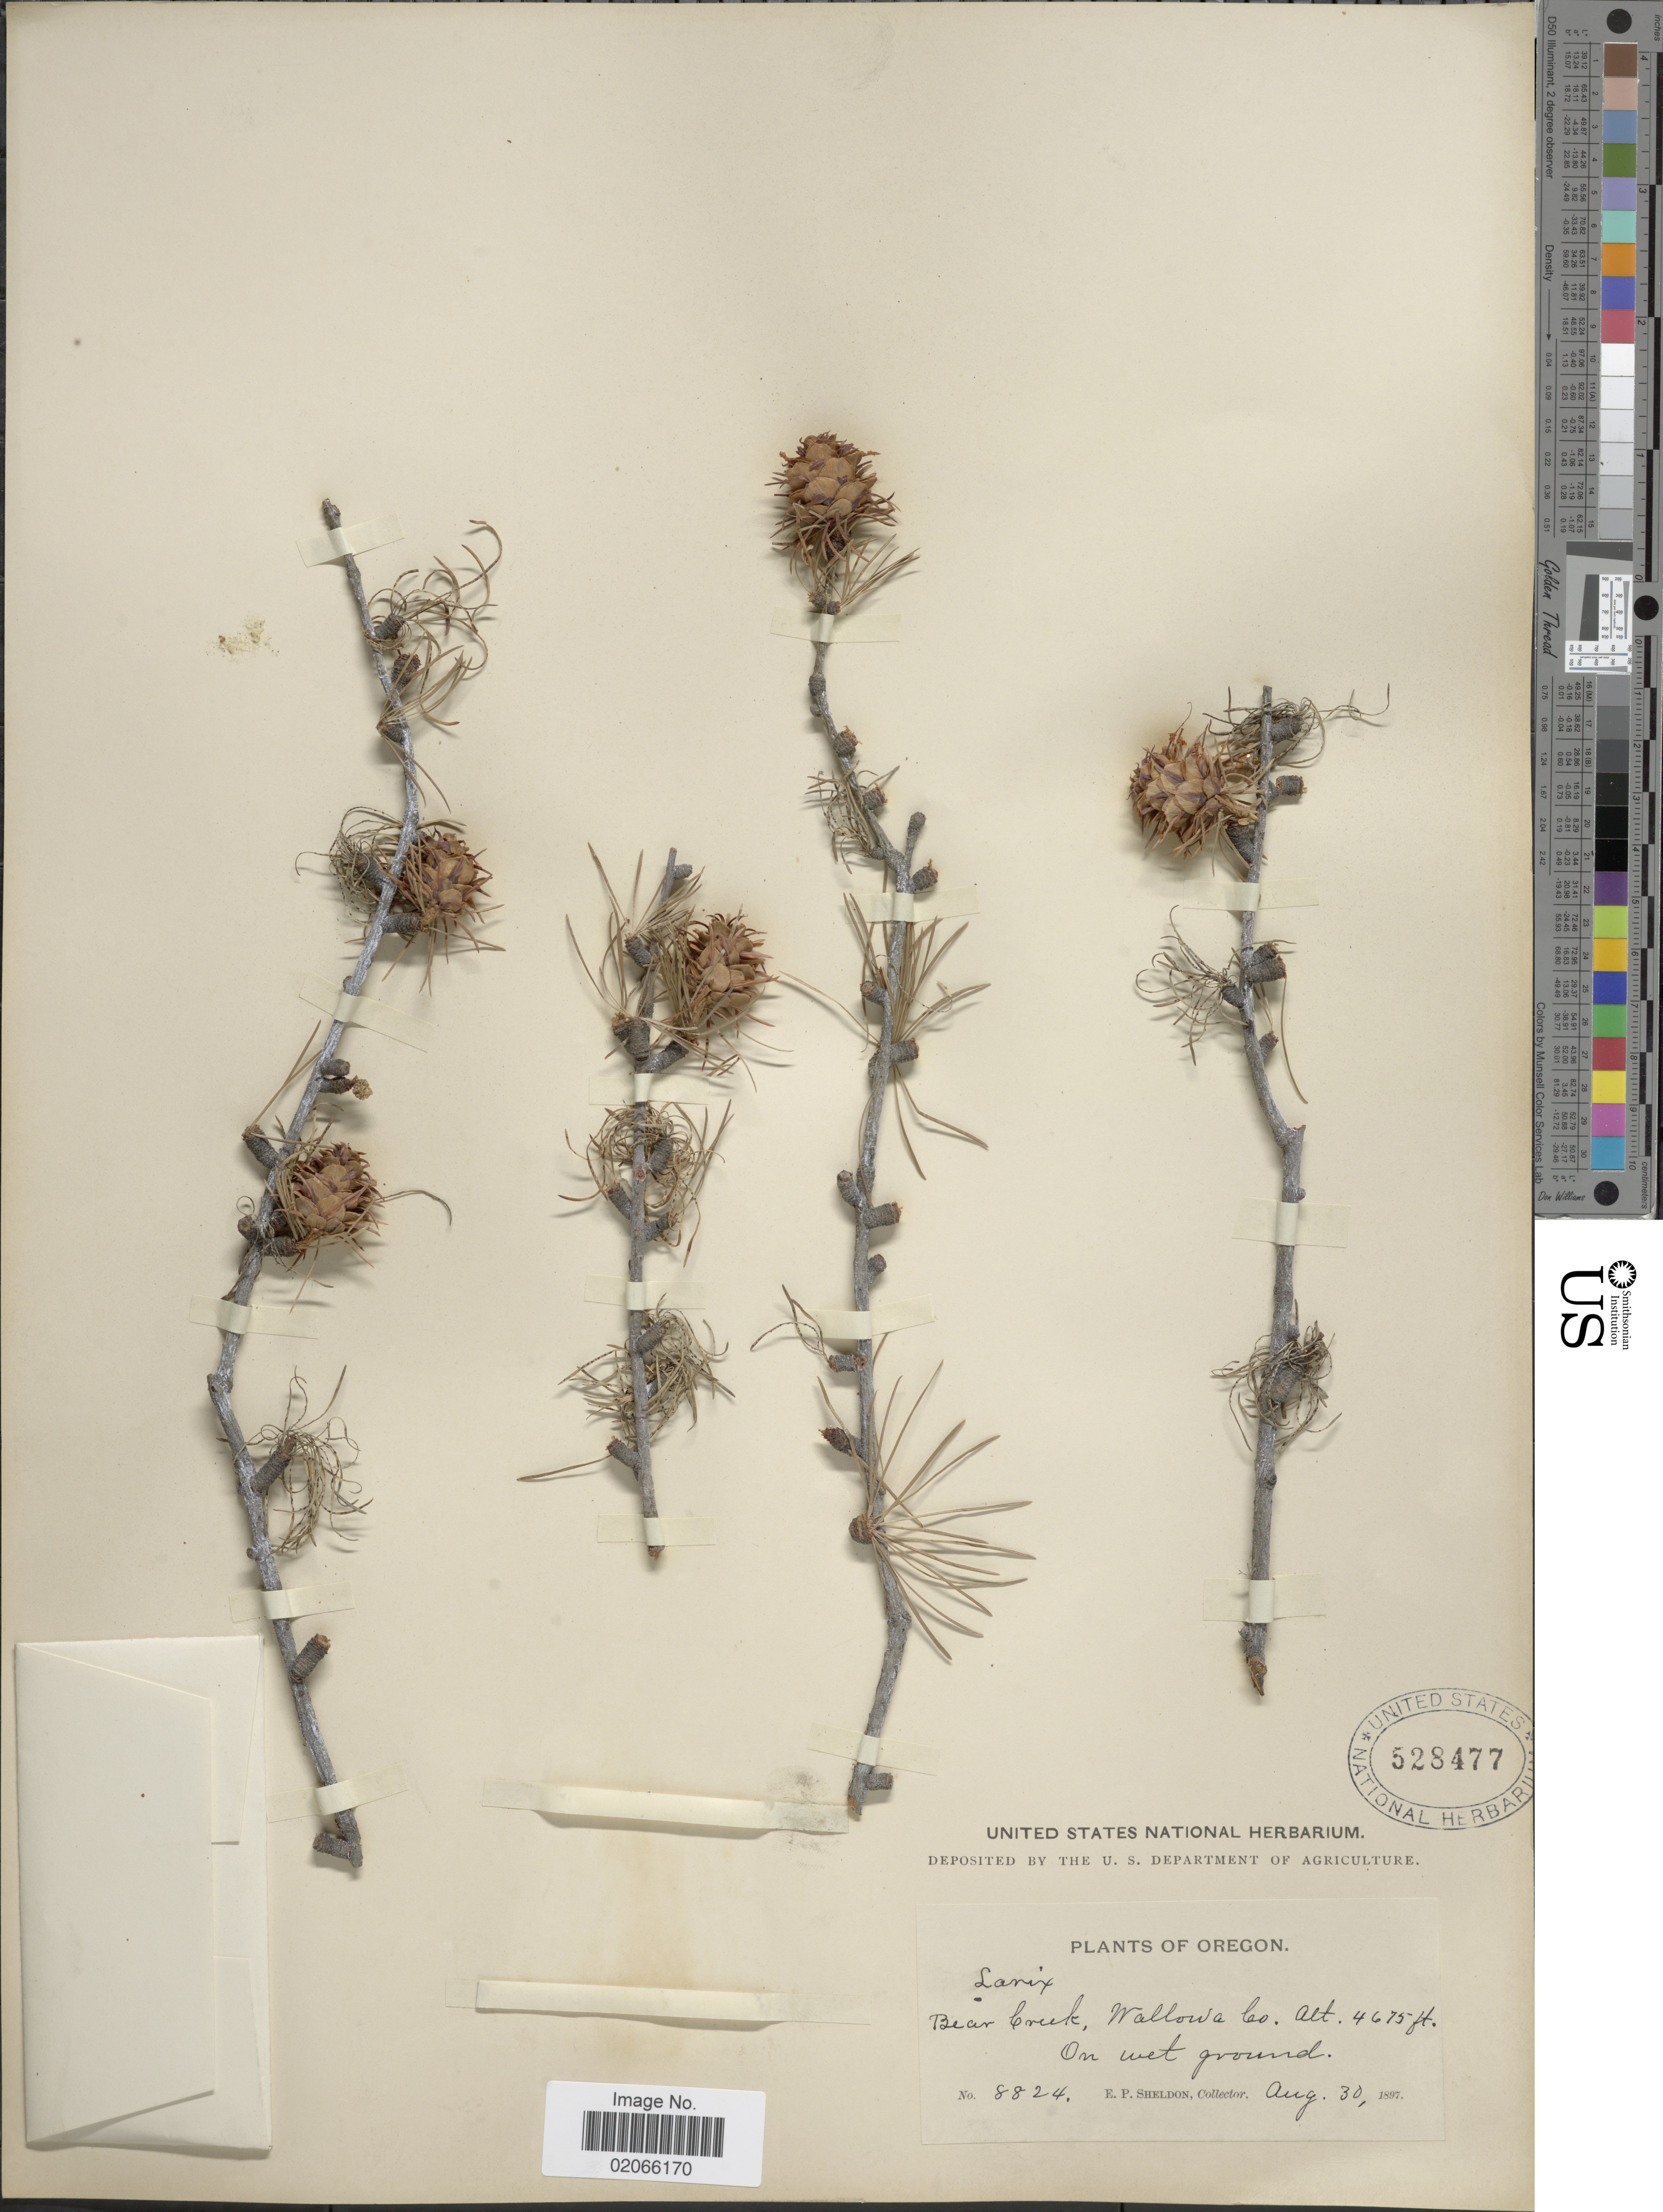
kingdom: Plantae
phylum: Tracheophyta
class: Pinopsida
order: Pinales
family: Pinaceae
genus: Larix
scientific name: Larix occidentalis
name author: Nutt.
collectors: E. P. Sheldon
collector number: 8824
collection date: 1897-08-30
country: United States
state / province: Oregon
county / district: Wallowa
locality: Oregon, Bear Creek, Wallowa Co. On wet ground.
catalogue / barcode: US 528477